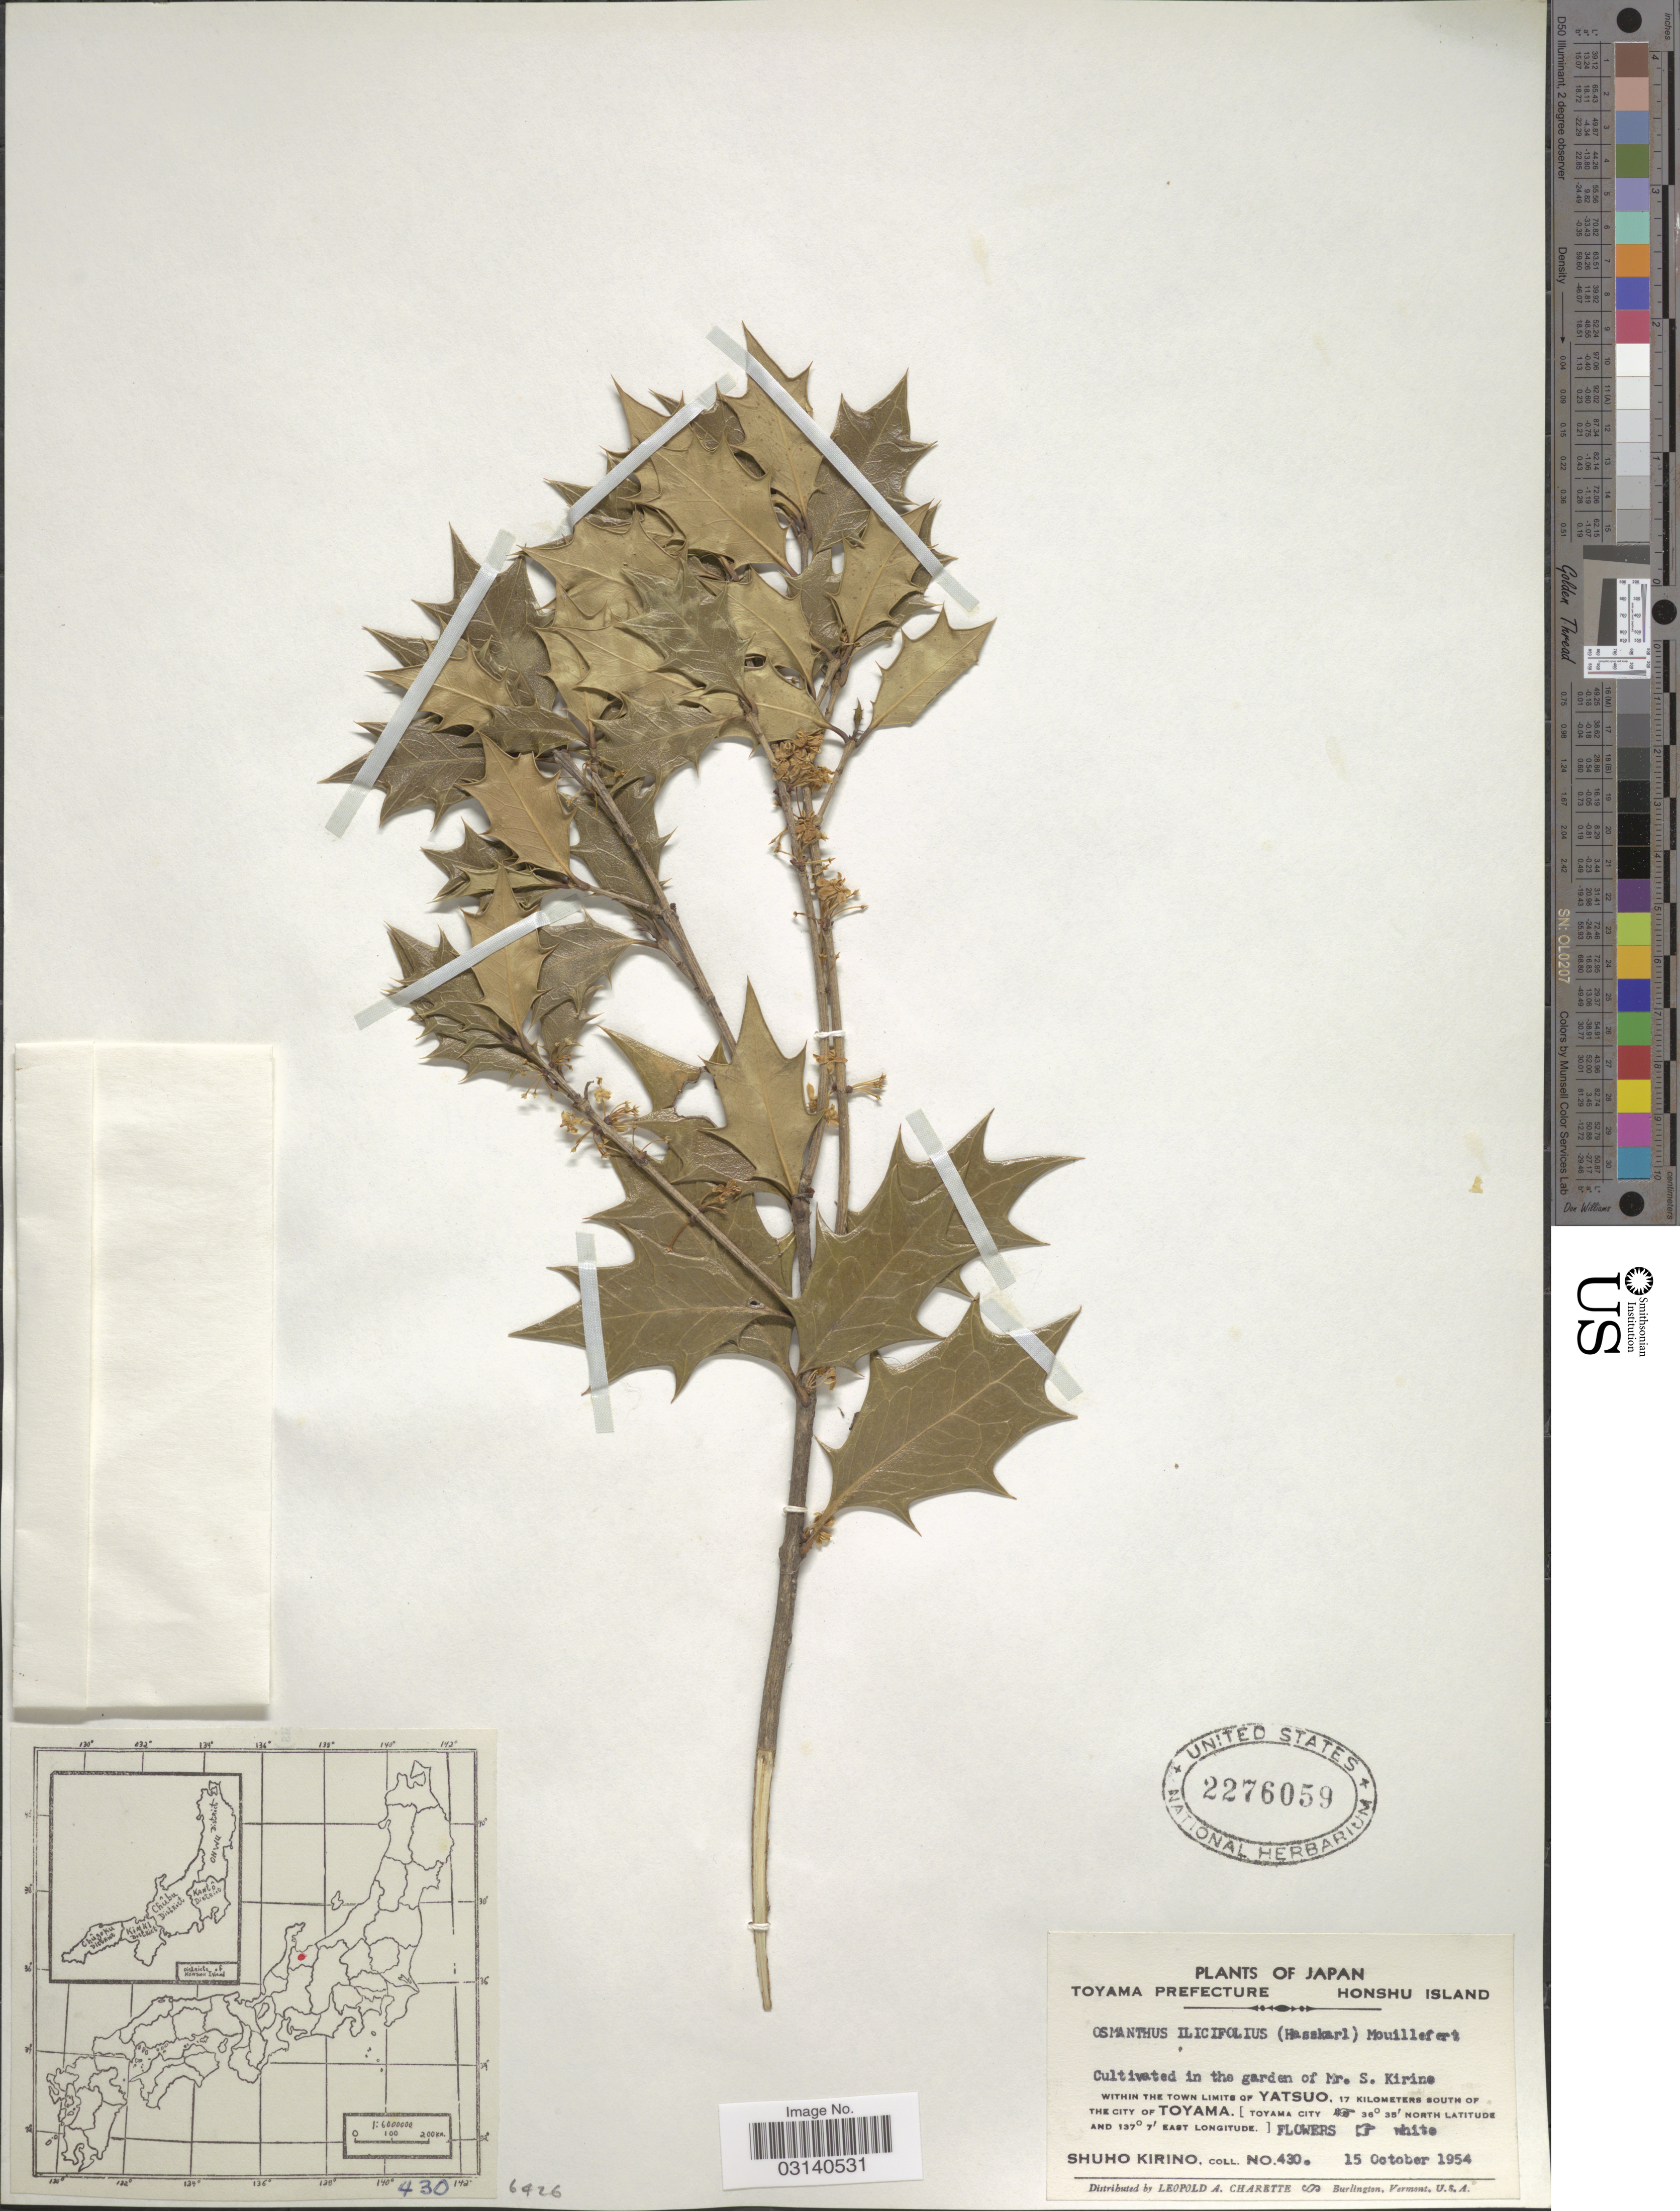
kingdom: Plantae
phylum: Tracheophyta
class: Magnoliopsida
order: Lamiales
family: Oleaceae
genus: Osmanthus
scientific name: Osmanthus heterophyllus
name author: (G. Don) P.S. Green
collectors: S. Kirino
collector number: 430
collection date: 1954-10-15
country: Japan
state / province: Toyama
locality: Toyama Prefecture, Honshu Island, Within The Town Limits of Yatsuo, 17 Kilometers South of The City of Toyama [Toyama City].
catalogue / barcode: US 2276059